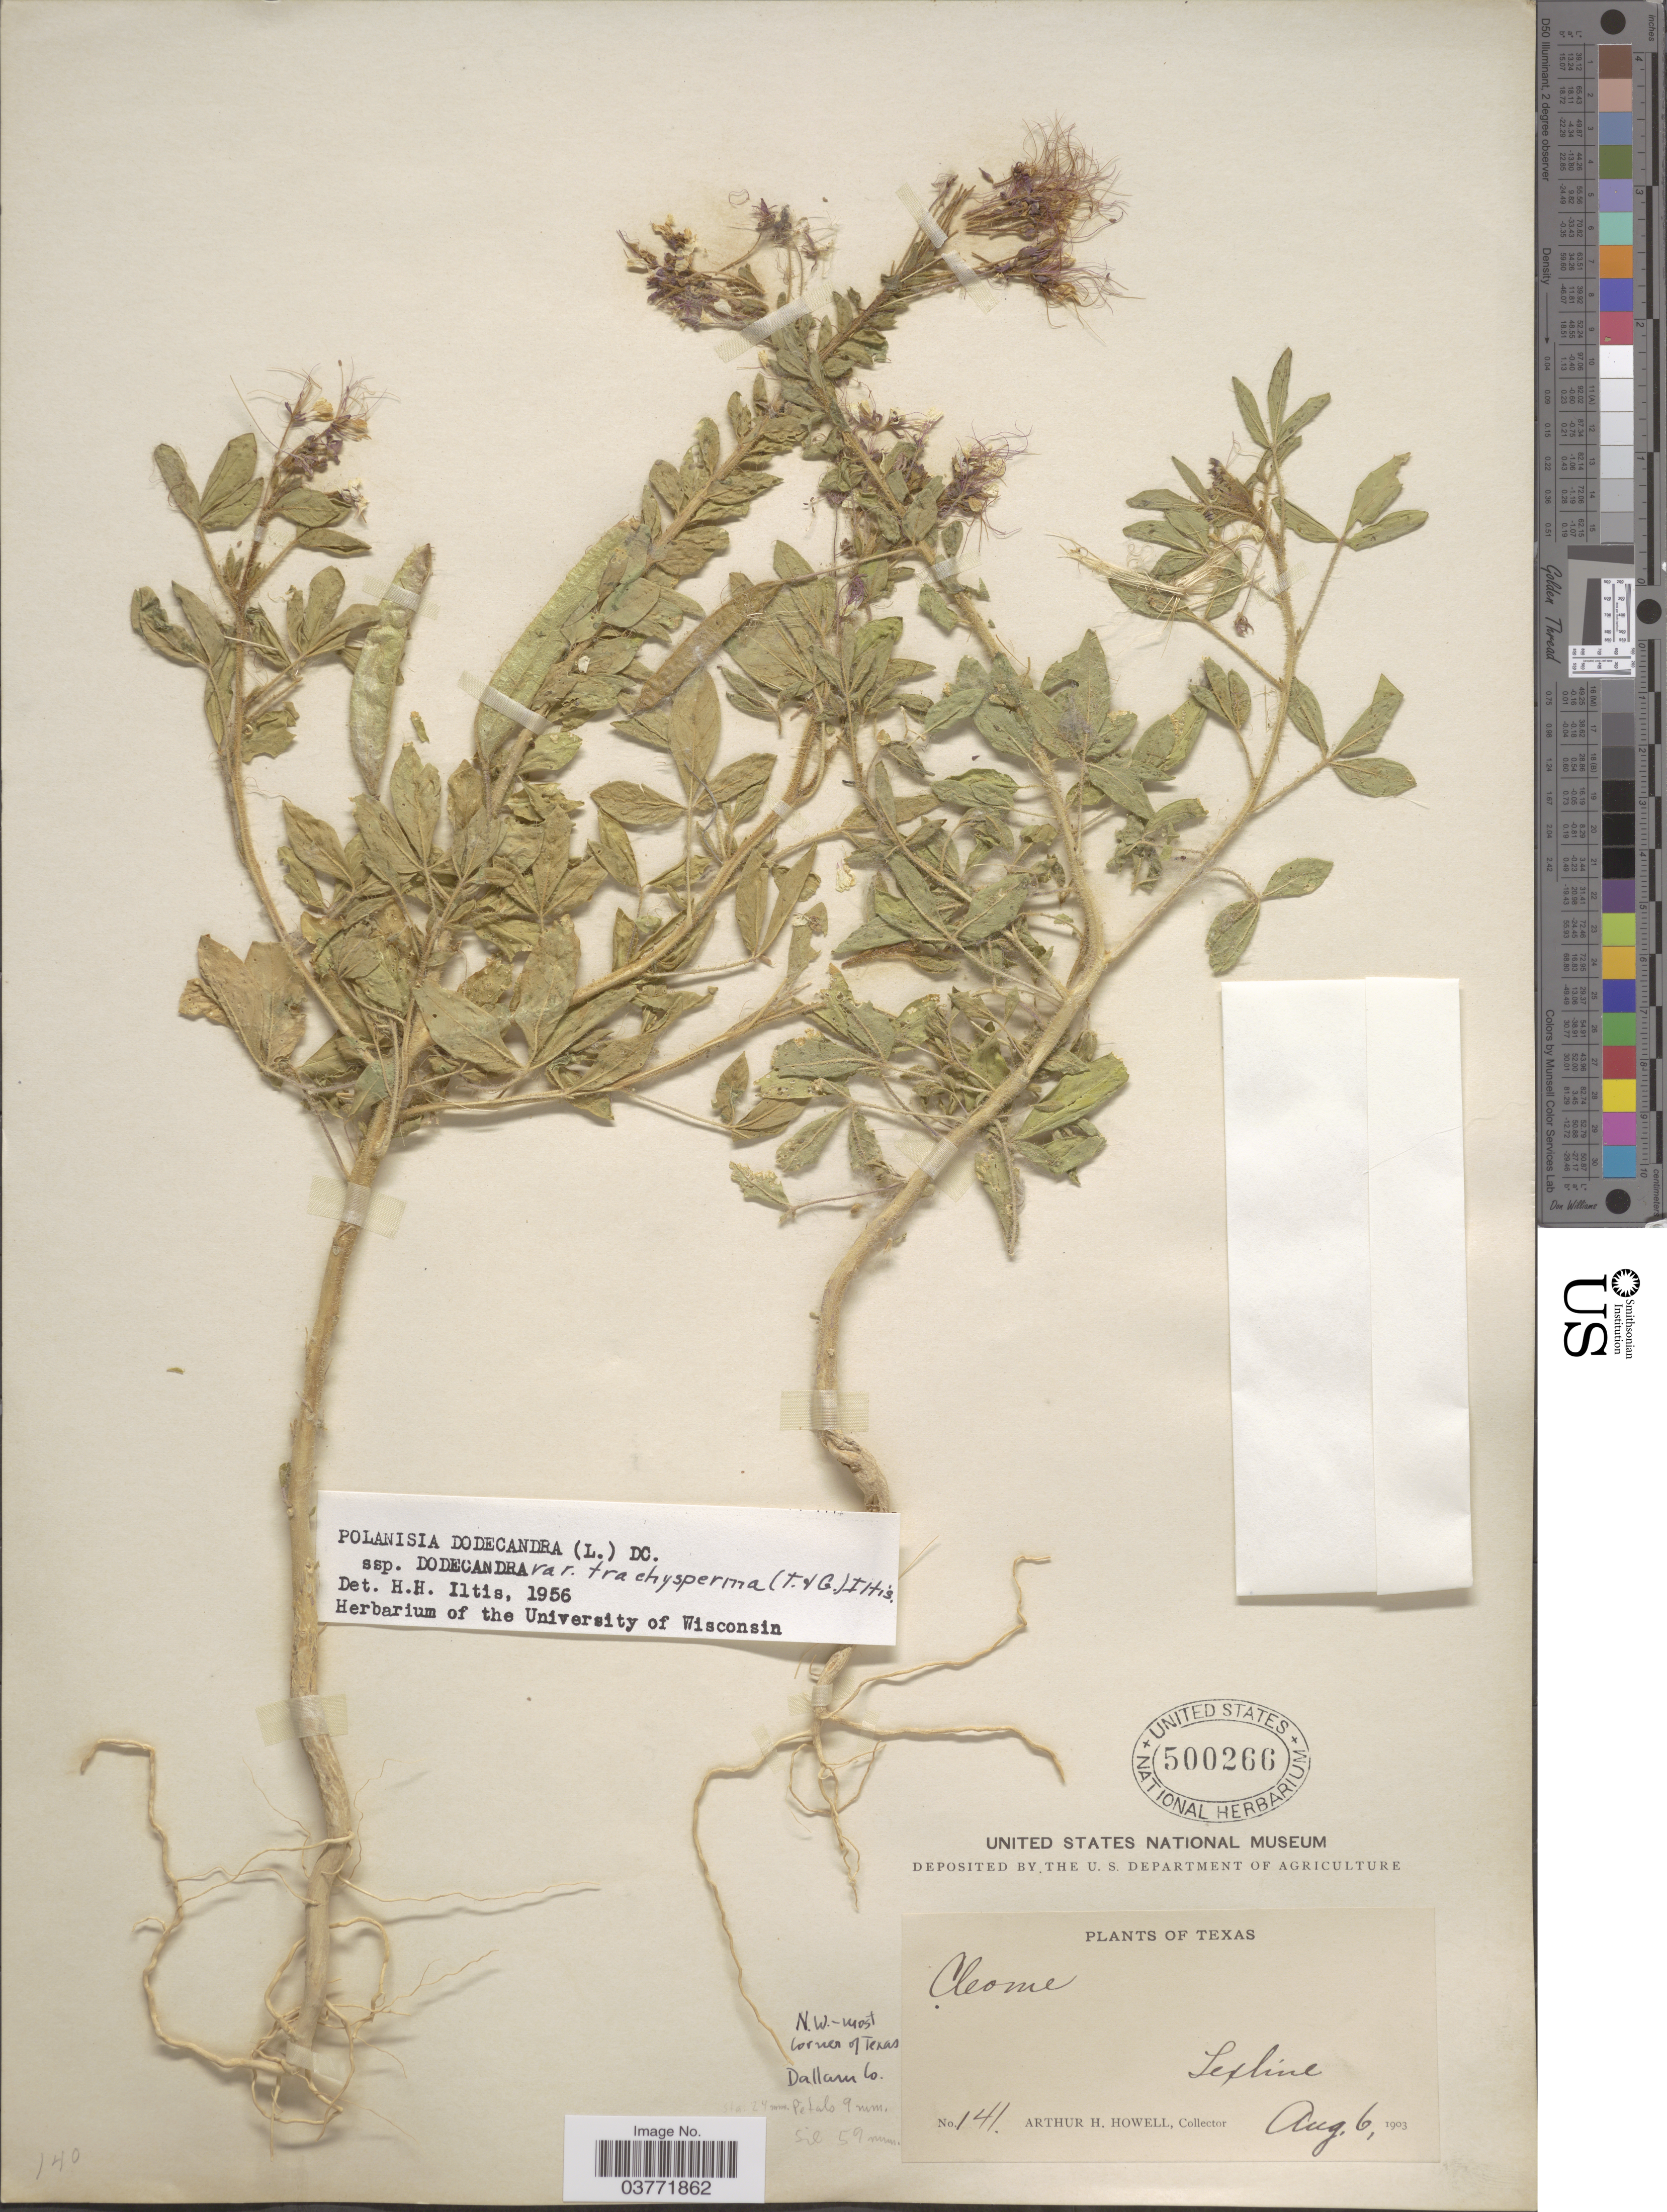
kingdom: Plantae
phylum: Tracheophyta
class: Magnoliopsida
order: Brassicales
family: Cleomaceae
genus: Polanisia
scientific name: Polanisia trachysperma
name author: Torr. & A. Gray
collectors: A. H. Howell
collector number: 141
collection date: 1903-08-06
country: United States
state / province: Texas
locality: Texline. N.W.- most corner of Texas. Dallam Co.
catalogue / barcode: US 500266